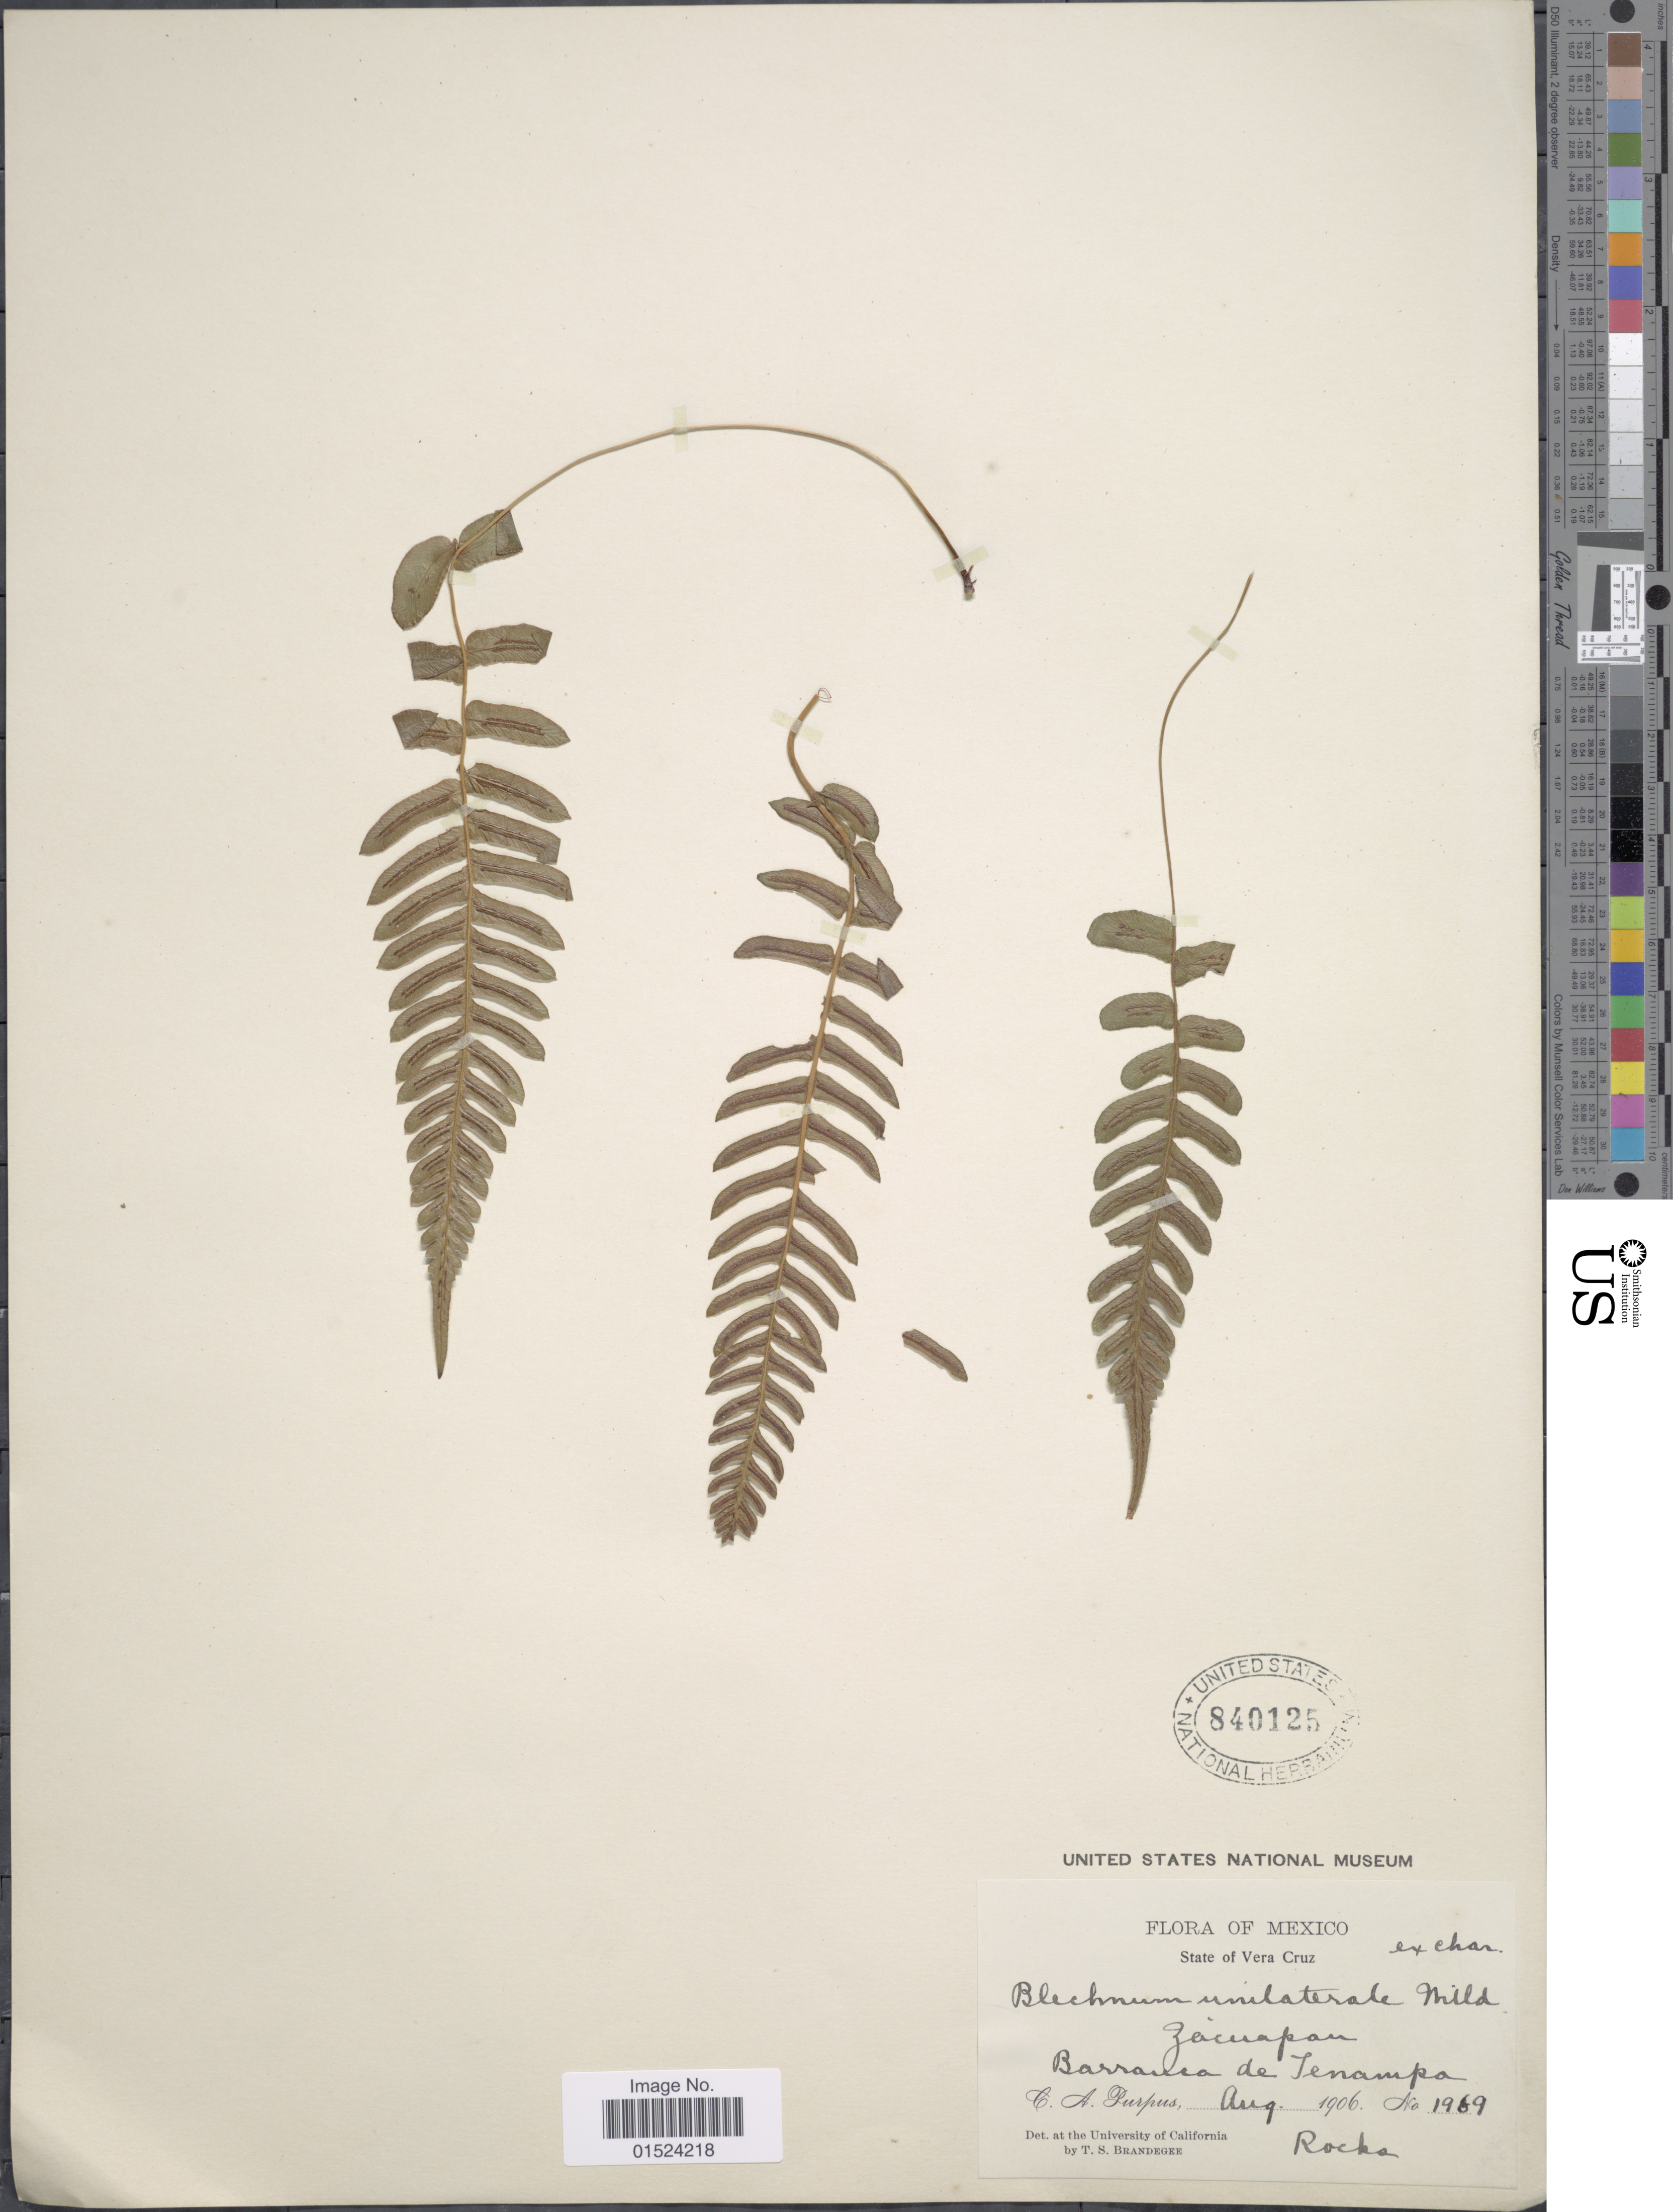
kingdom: Plantae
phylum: Tracheophyta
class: Polypodiopsida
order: Polypodiales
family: Blechnaceae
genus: Blechnum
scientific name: Blechnum occidentale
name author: L.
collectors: C. A. Purpus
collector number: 1969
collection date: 1906-08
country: Mexico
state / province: Veracruz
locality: Vera Cruz, Zacuapan, Barranca de Tenampa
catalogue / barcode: US 840125